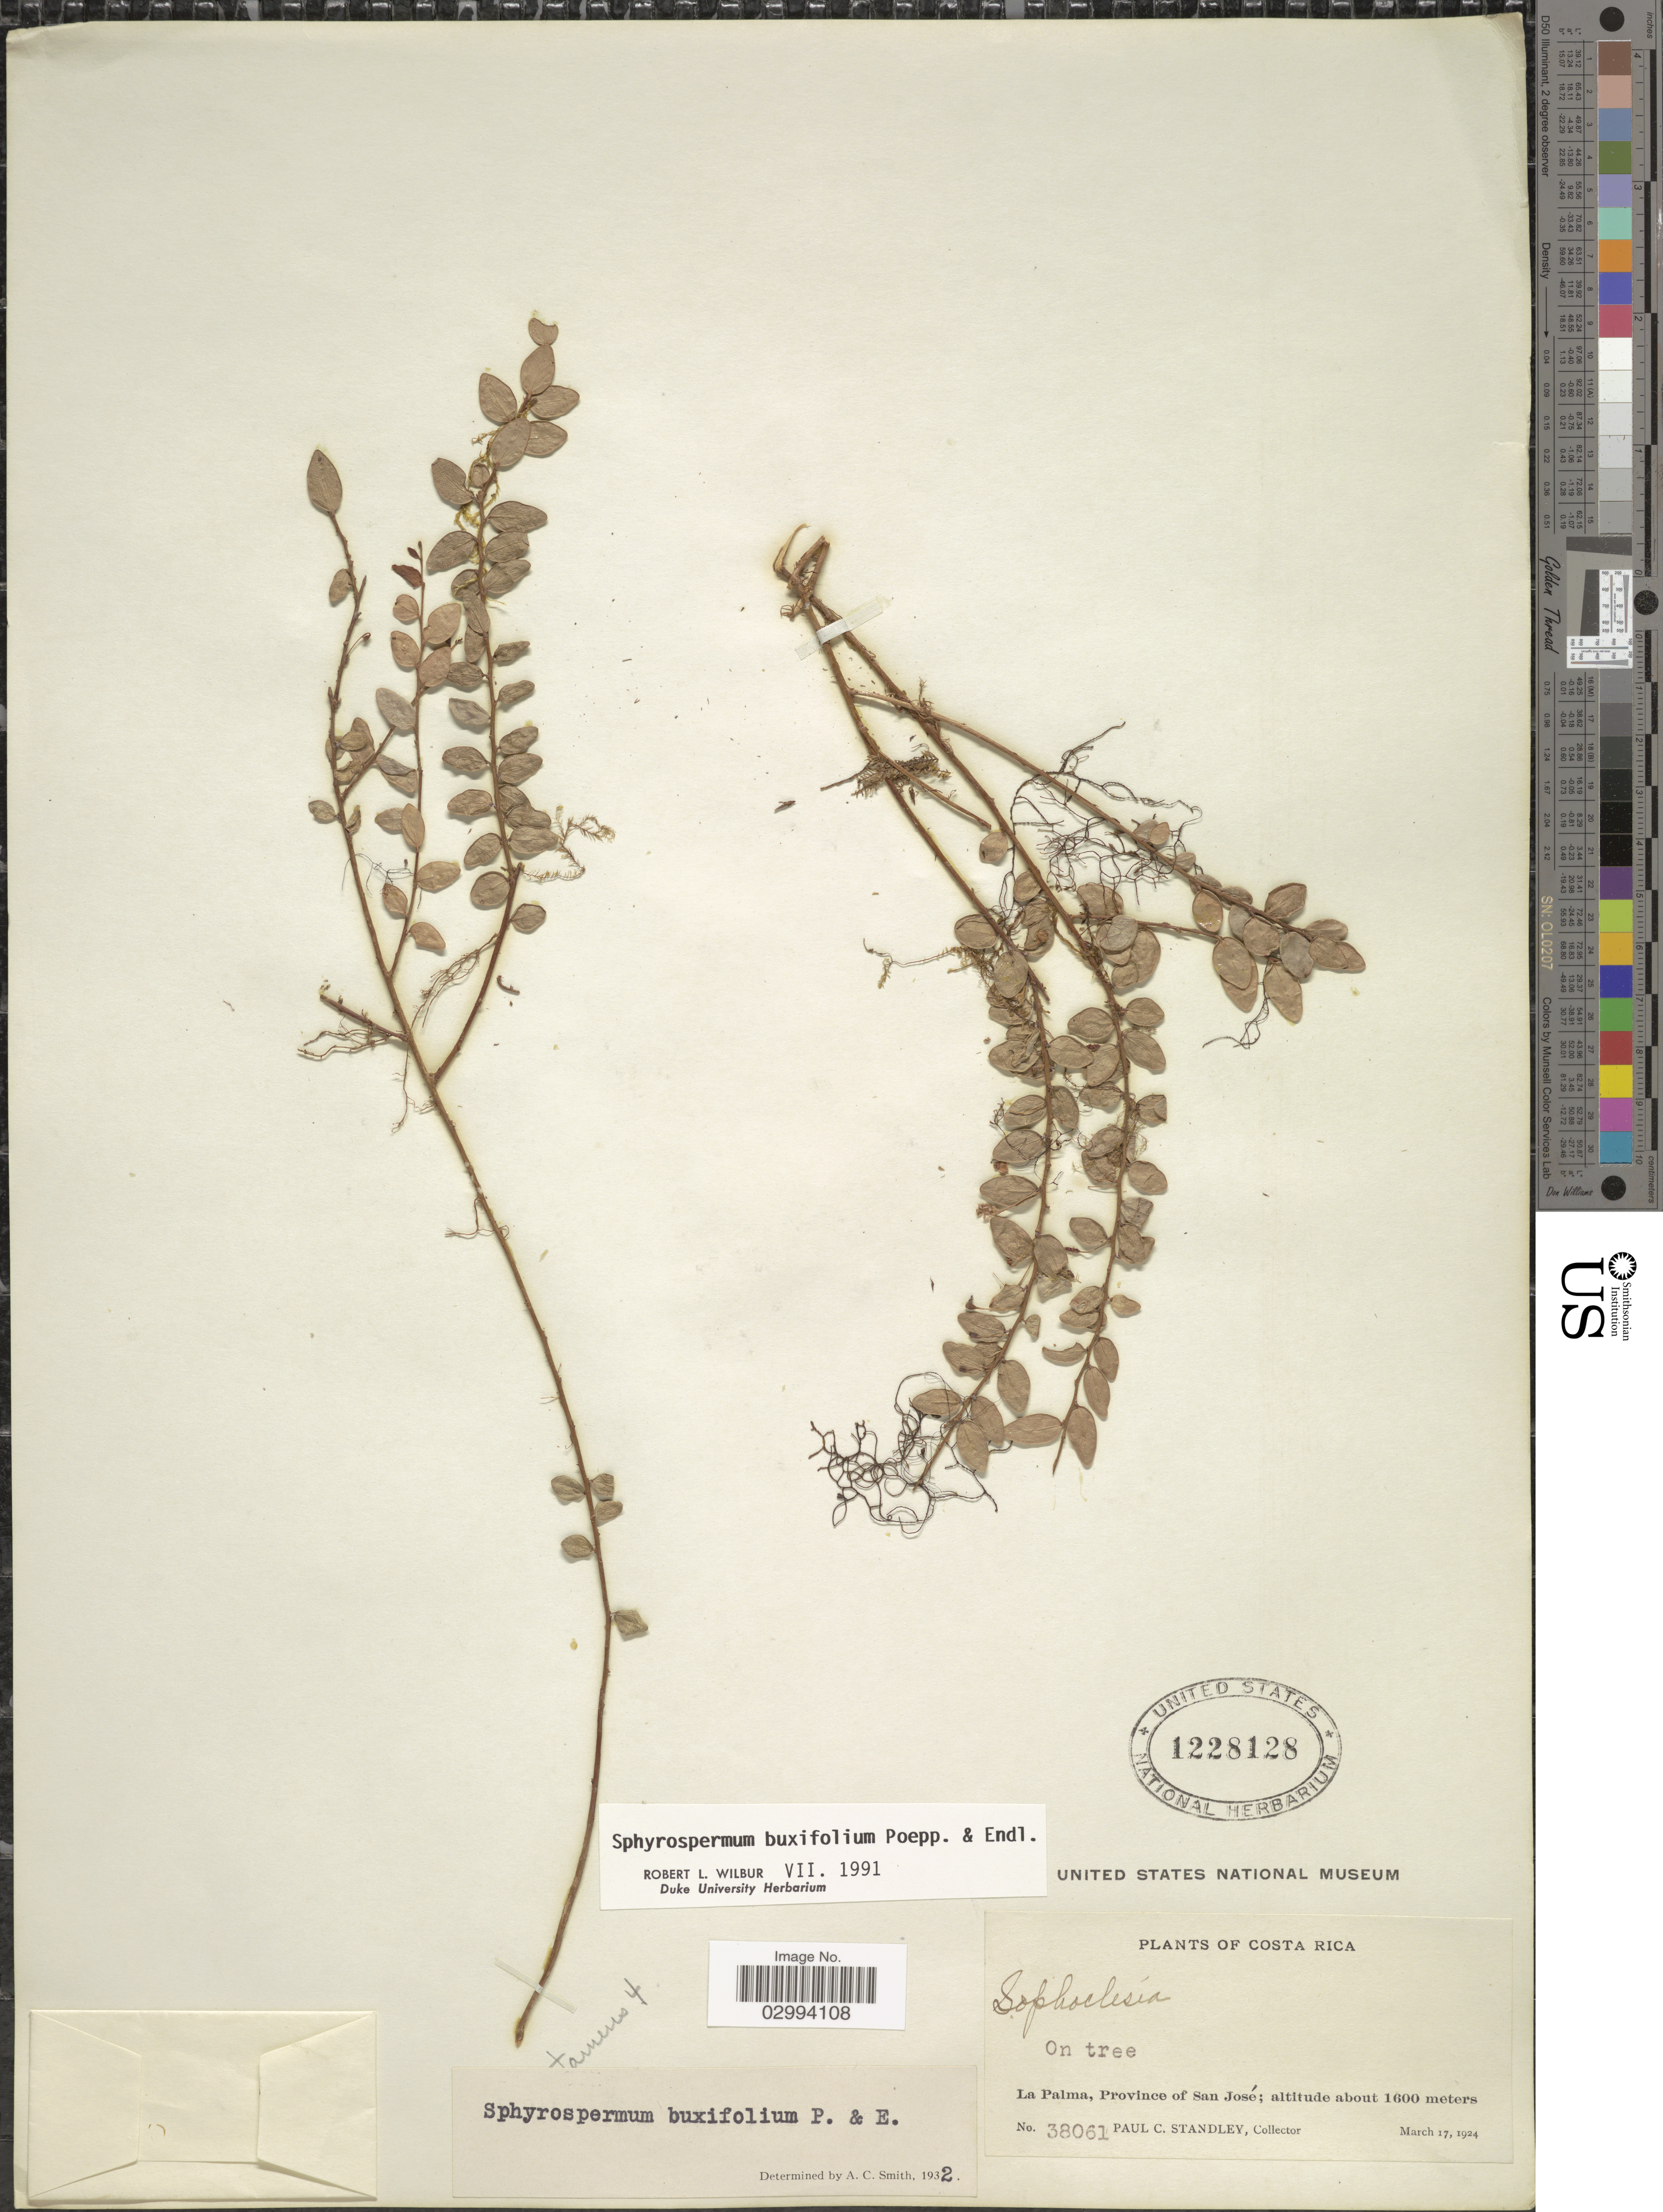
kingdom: Plantae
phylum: Tracheophyta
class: Magnoliopsida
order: Ericales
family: Ericaceae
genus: Sphyrospermum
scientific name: Sphyrospermum buxifolium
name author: Poepp. & Endl.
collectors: P. C. Standley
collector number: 38061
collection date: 1924-03-17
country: Costa Rica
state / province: San José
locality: La Palma.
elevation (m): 1600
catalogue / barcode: US 1228128